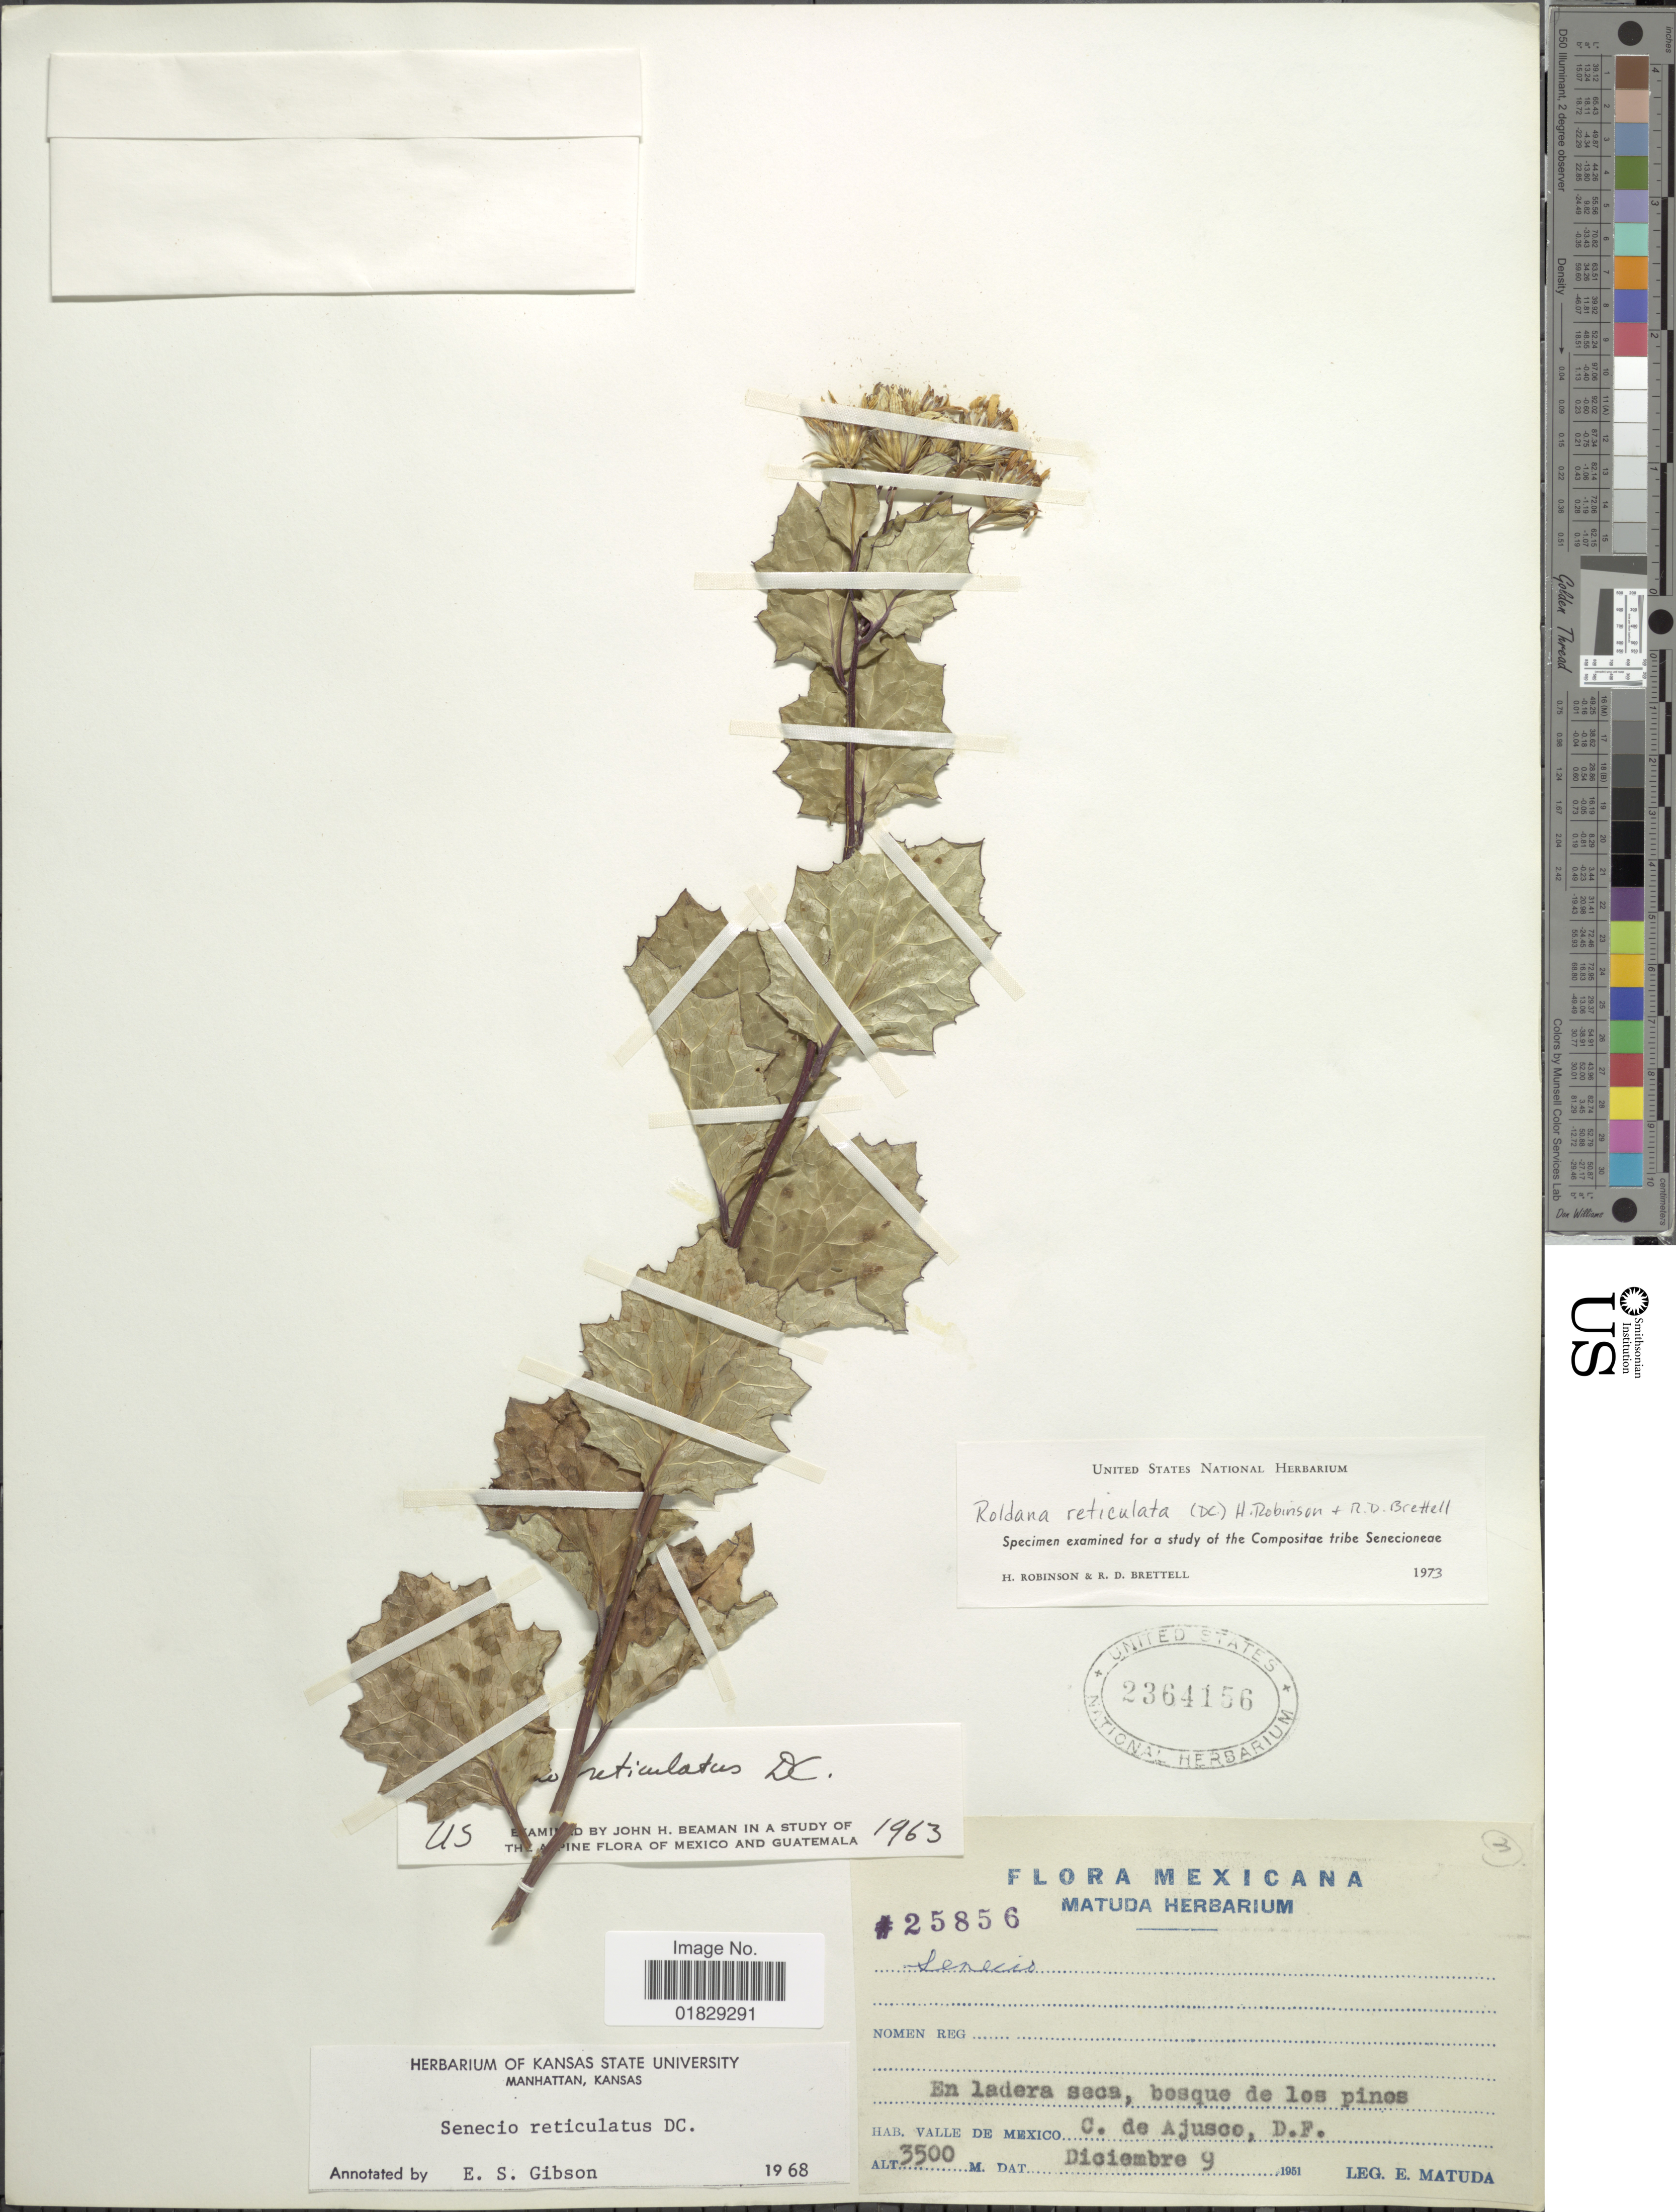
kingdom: Plantae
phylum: Tracheophyta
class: Magnoliopsida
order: Asterales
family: Asteraceae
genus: Roldana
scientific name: Roldana reticulata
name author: (DC.) H. Rob. & Brettell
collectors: E. Matuda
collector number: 25856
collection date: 1951-12-09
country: Mexico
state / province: Distrito Federal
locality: Valle de Mexico, C. de Ajusco, D.F.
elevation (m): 3500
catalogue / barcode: US 2364156